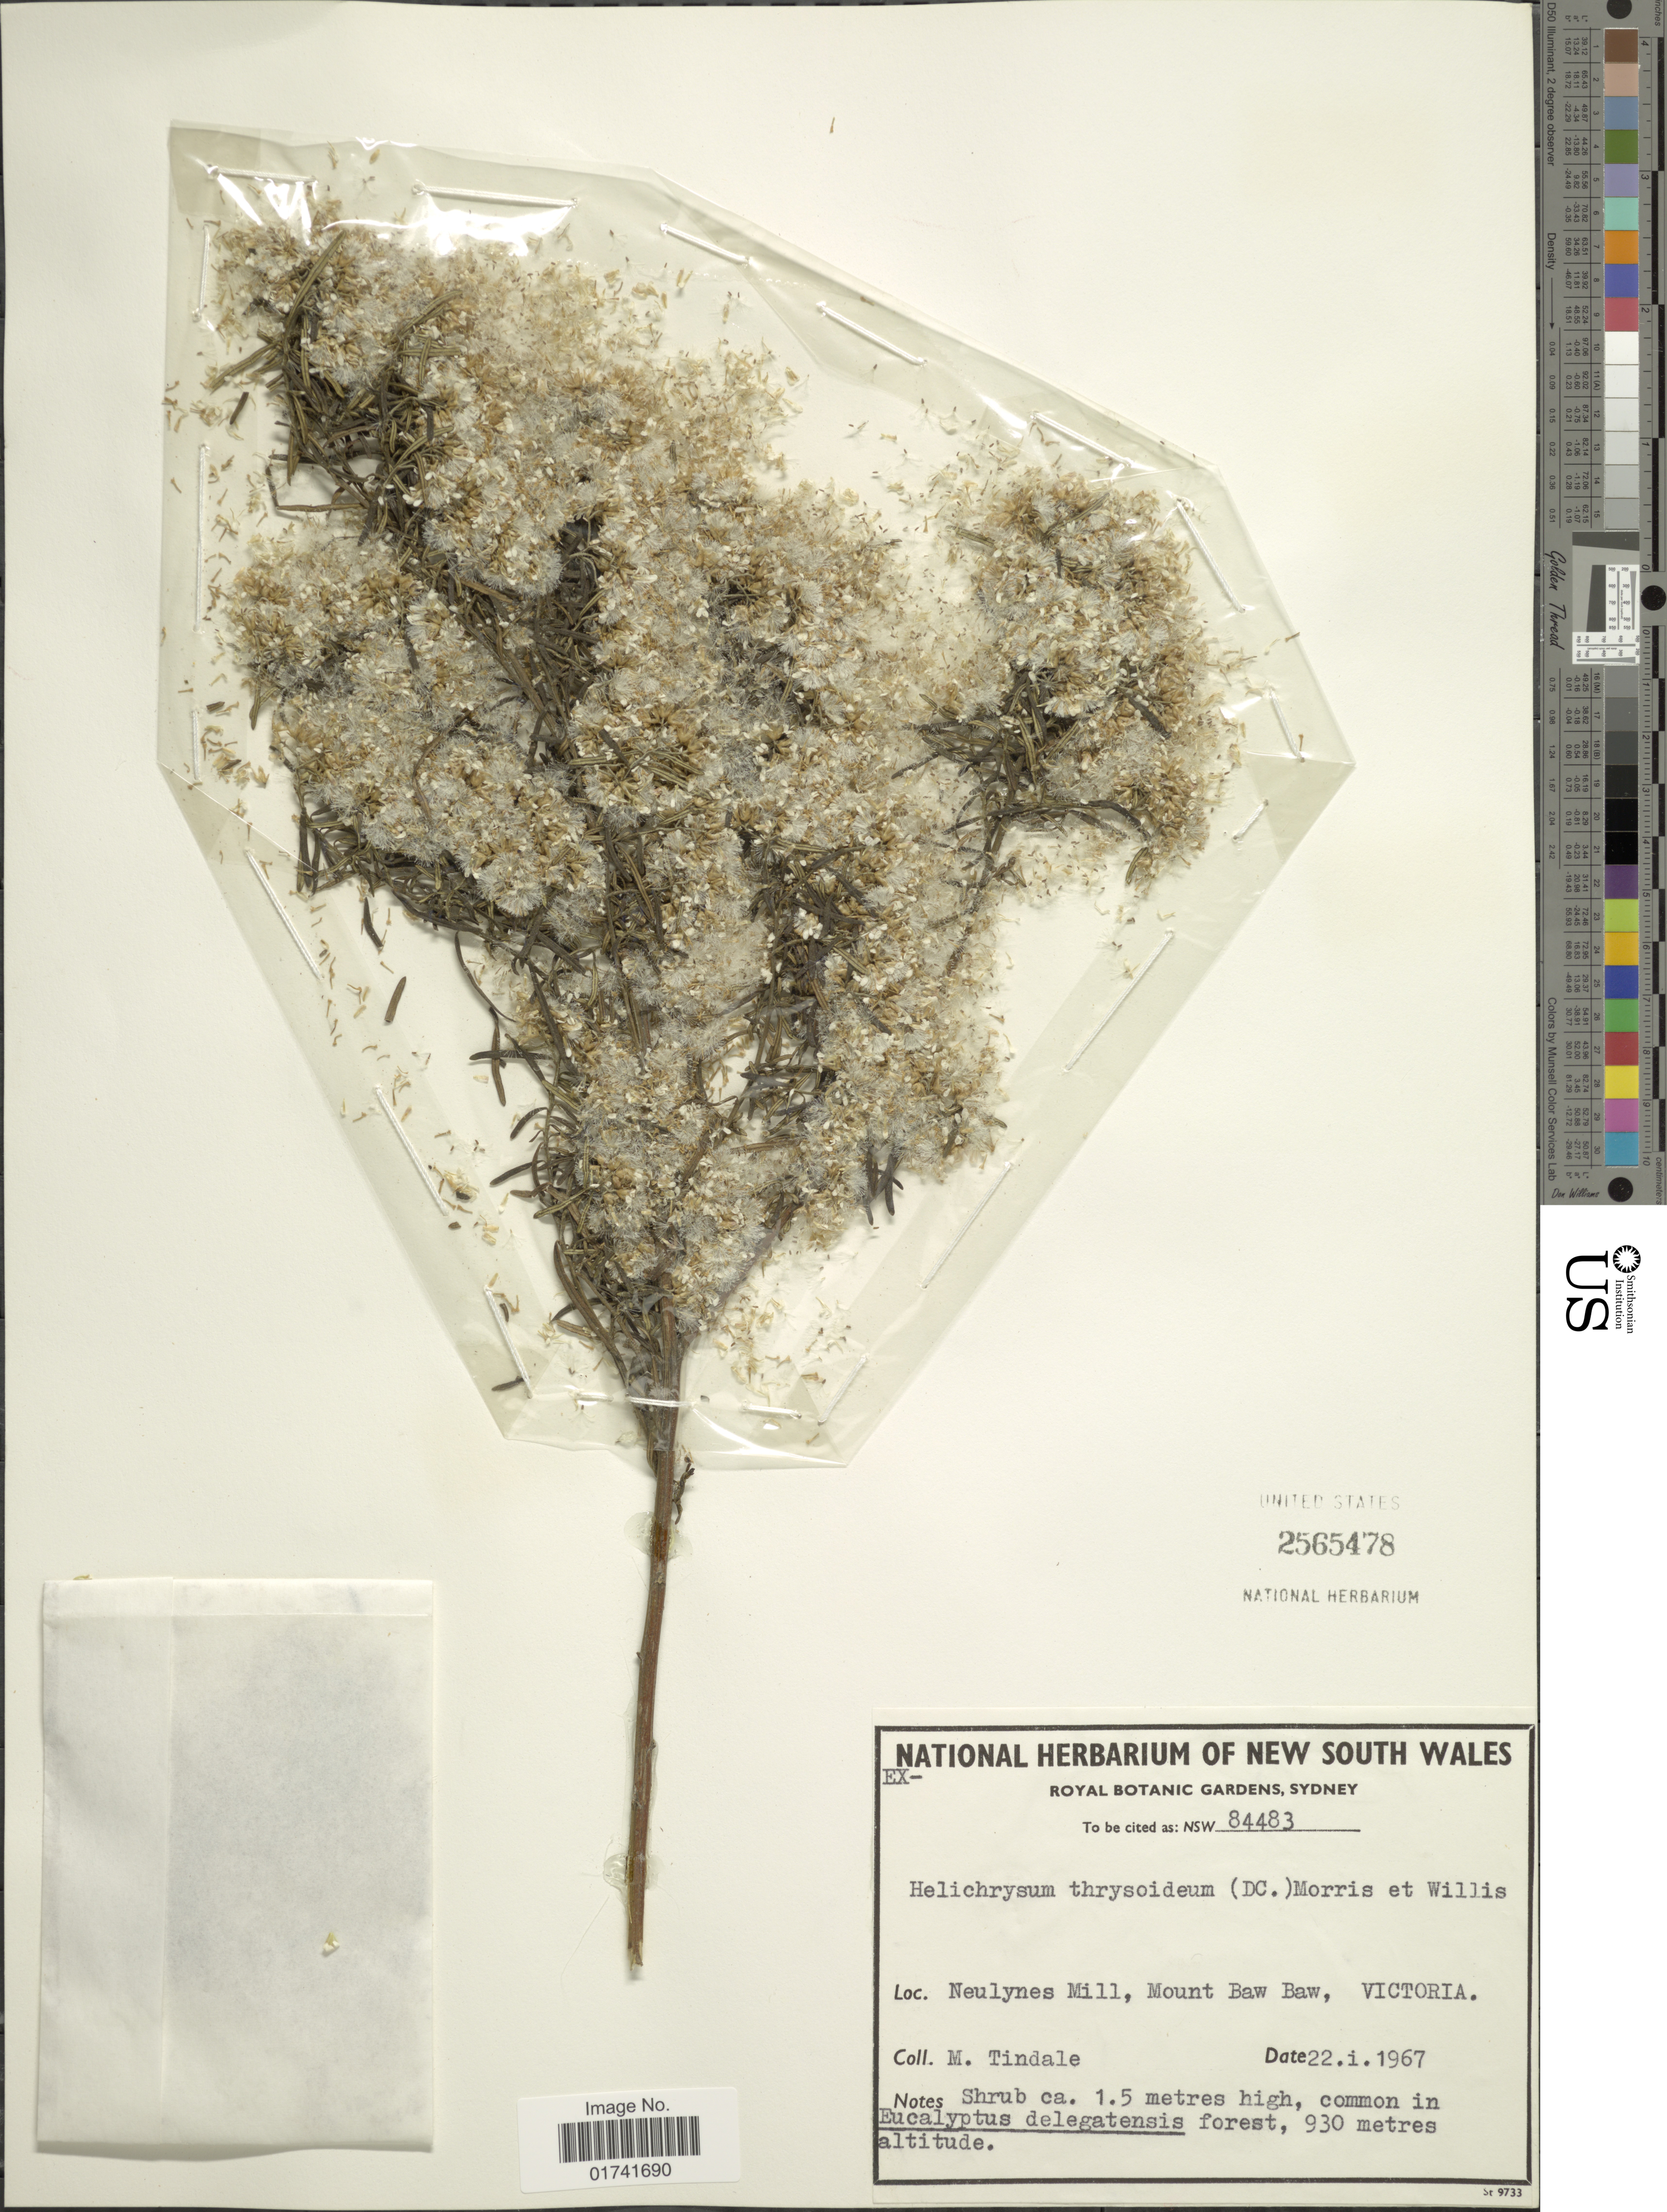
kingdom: Plantae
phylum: Tracheophyta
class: Magnoliopsida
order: Asterales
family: Asteraceae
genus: Ozothamnus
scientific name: Ozothamnus thyrsoideus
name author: DC.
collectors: M. D. Tindale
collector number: NSW 84483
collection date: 1967-01-22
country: Australia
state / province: Victoria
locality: Neulynes Mill, Mount Baw Baw, Victoria.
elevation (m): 930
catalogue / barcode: US 2565478